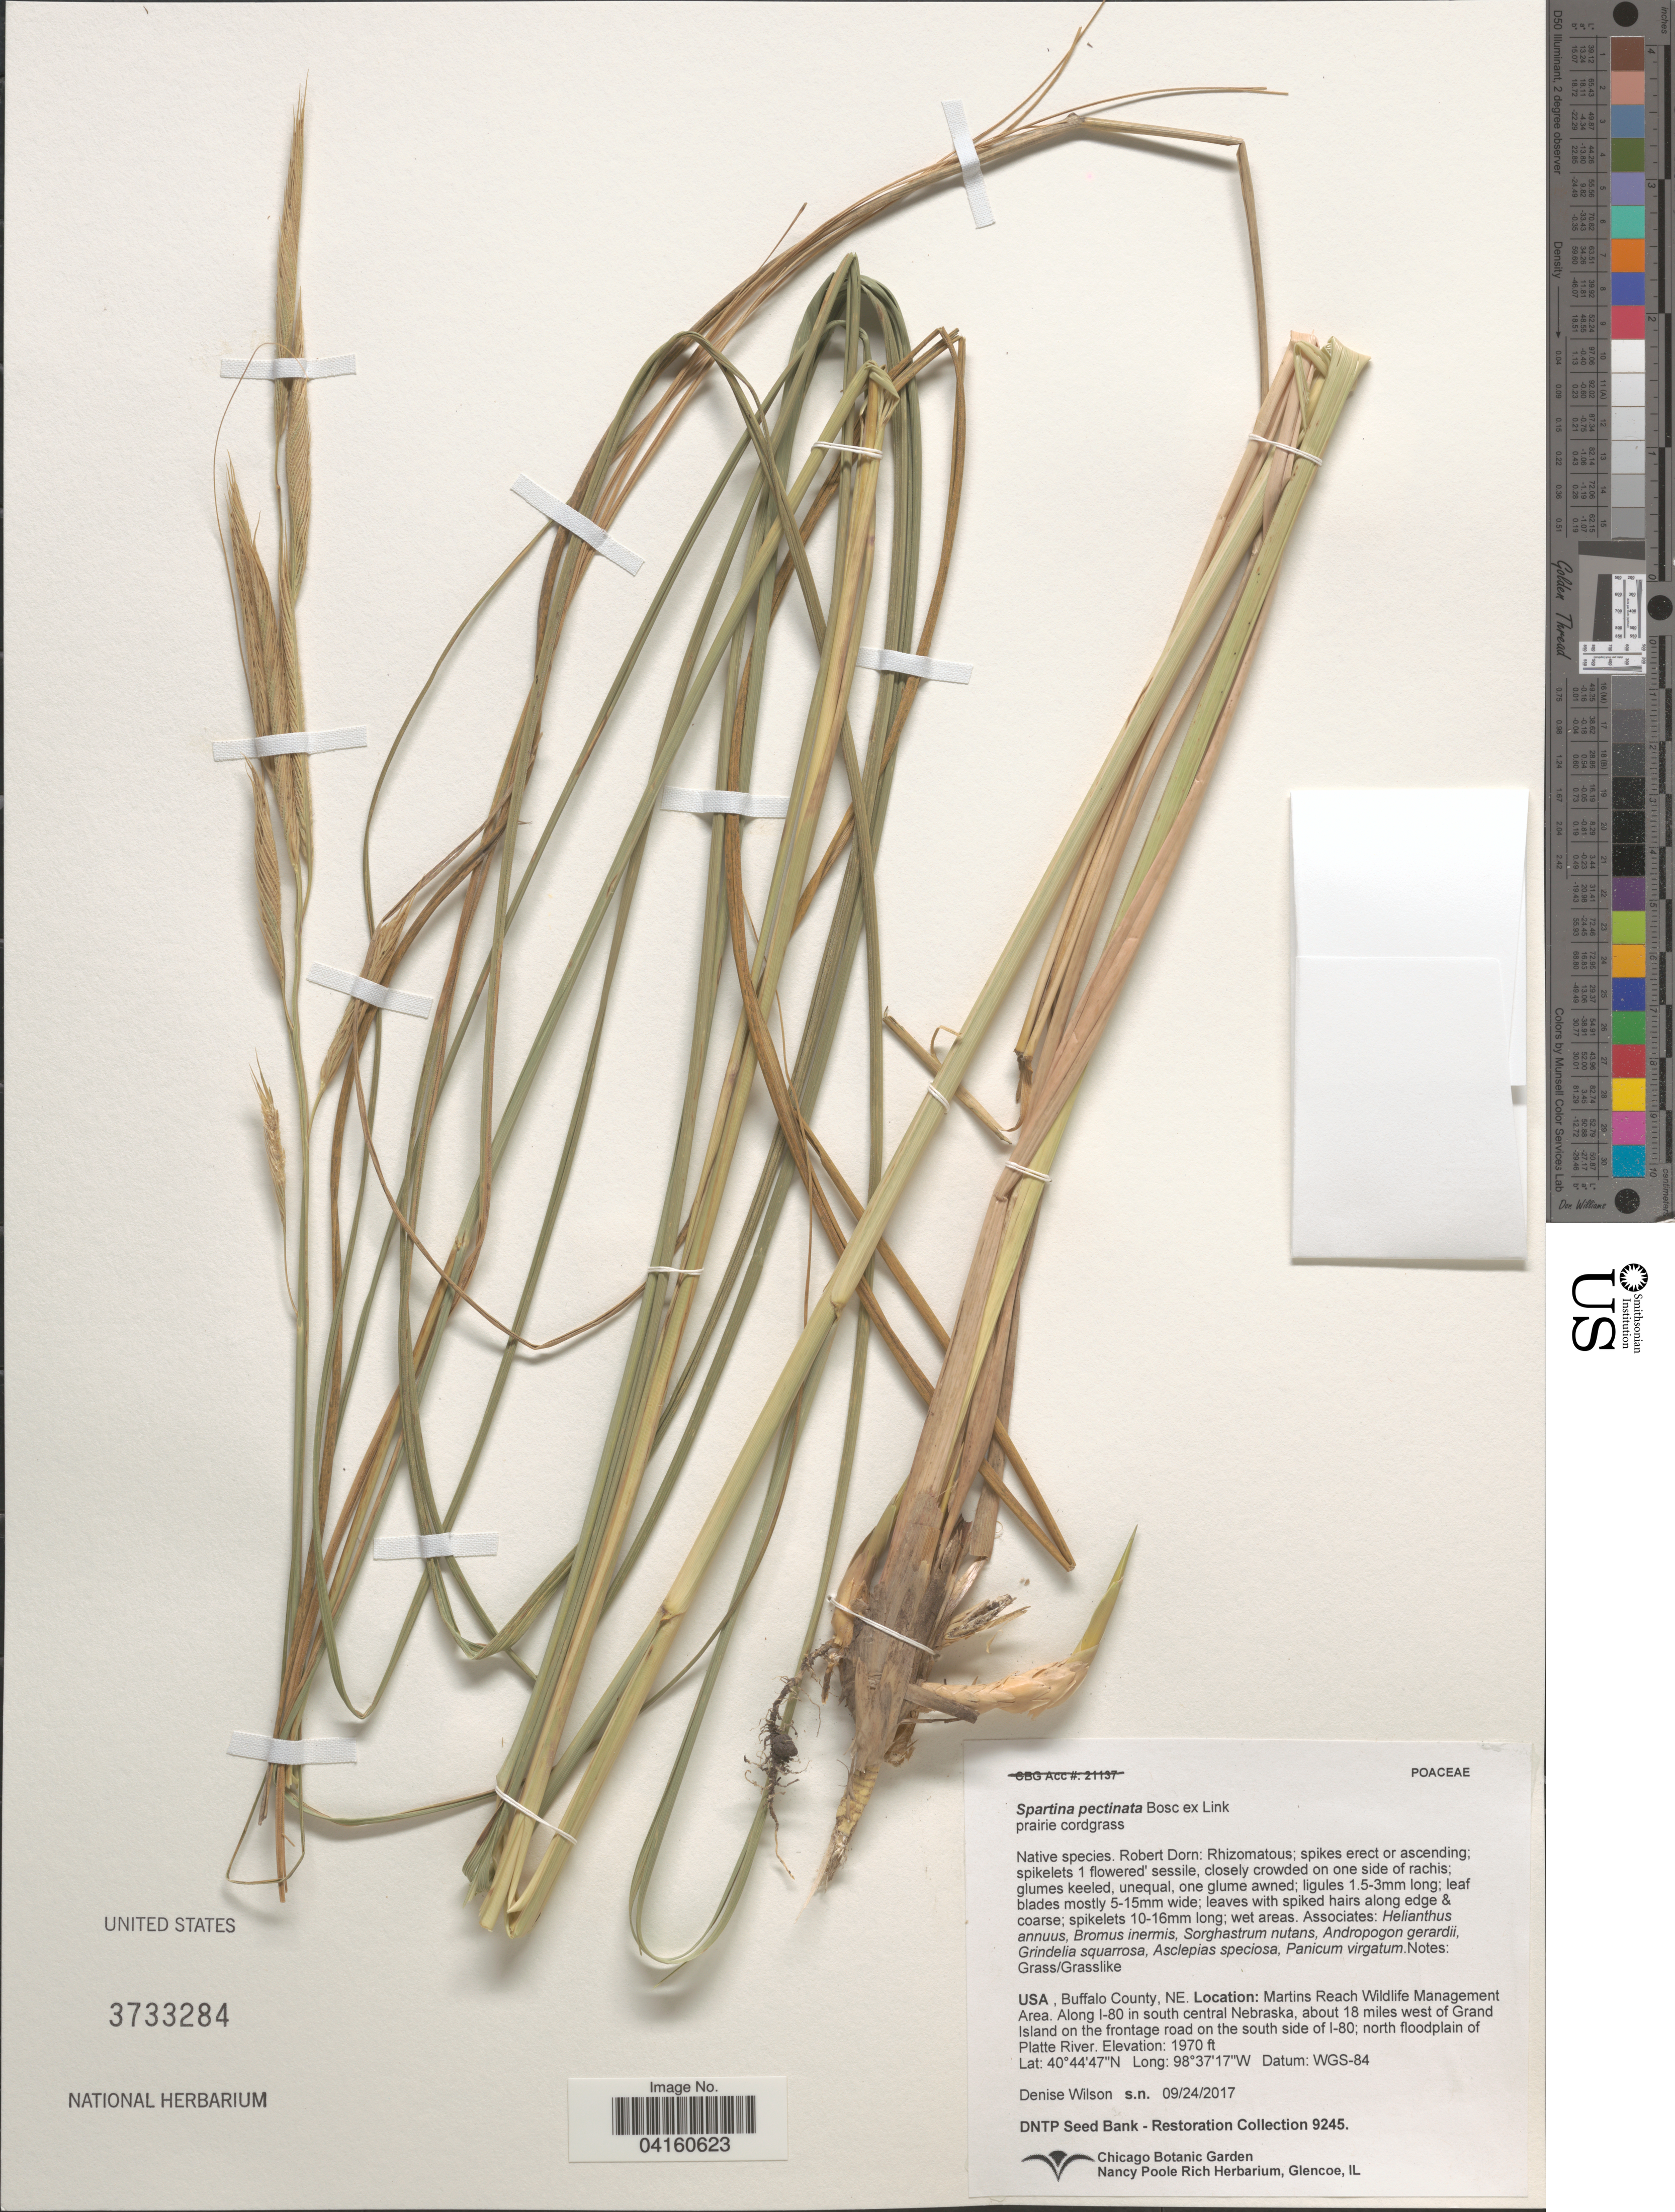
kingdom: Plantae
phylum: Tracheophyta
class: Liliopsida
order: Poales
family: Poaceae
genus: Spartina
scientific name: Spartina pectinata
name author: Link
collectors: D. Wilson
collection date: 2017-09-24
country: United States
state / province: Nebraska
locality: Buffalo County. Martins Reach Wildlife Management Area. Along I-80 in south-central Nebraska, about 18 miles west of Grand Island on the frontage road on the south side of I-80; north floodplain of Platte River.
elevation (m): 600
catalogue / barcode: US 3733284